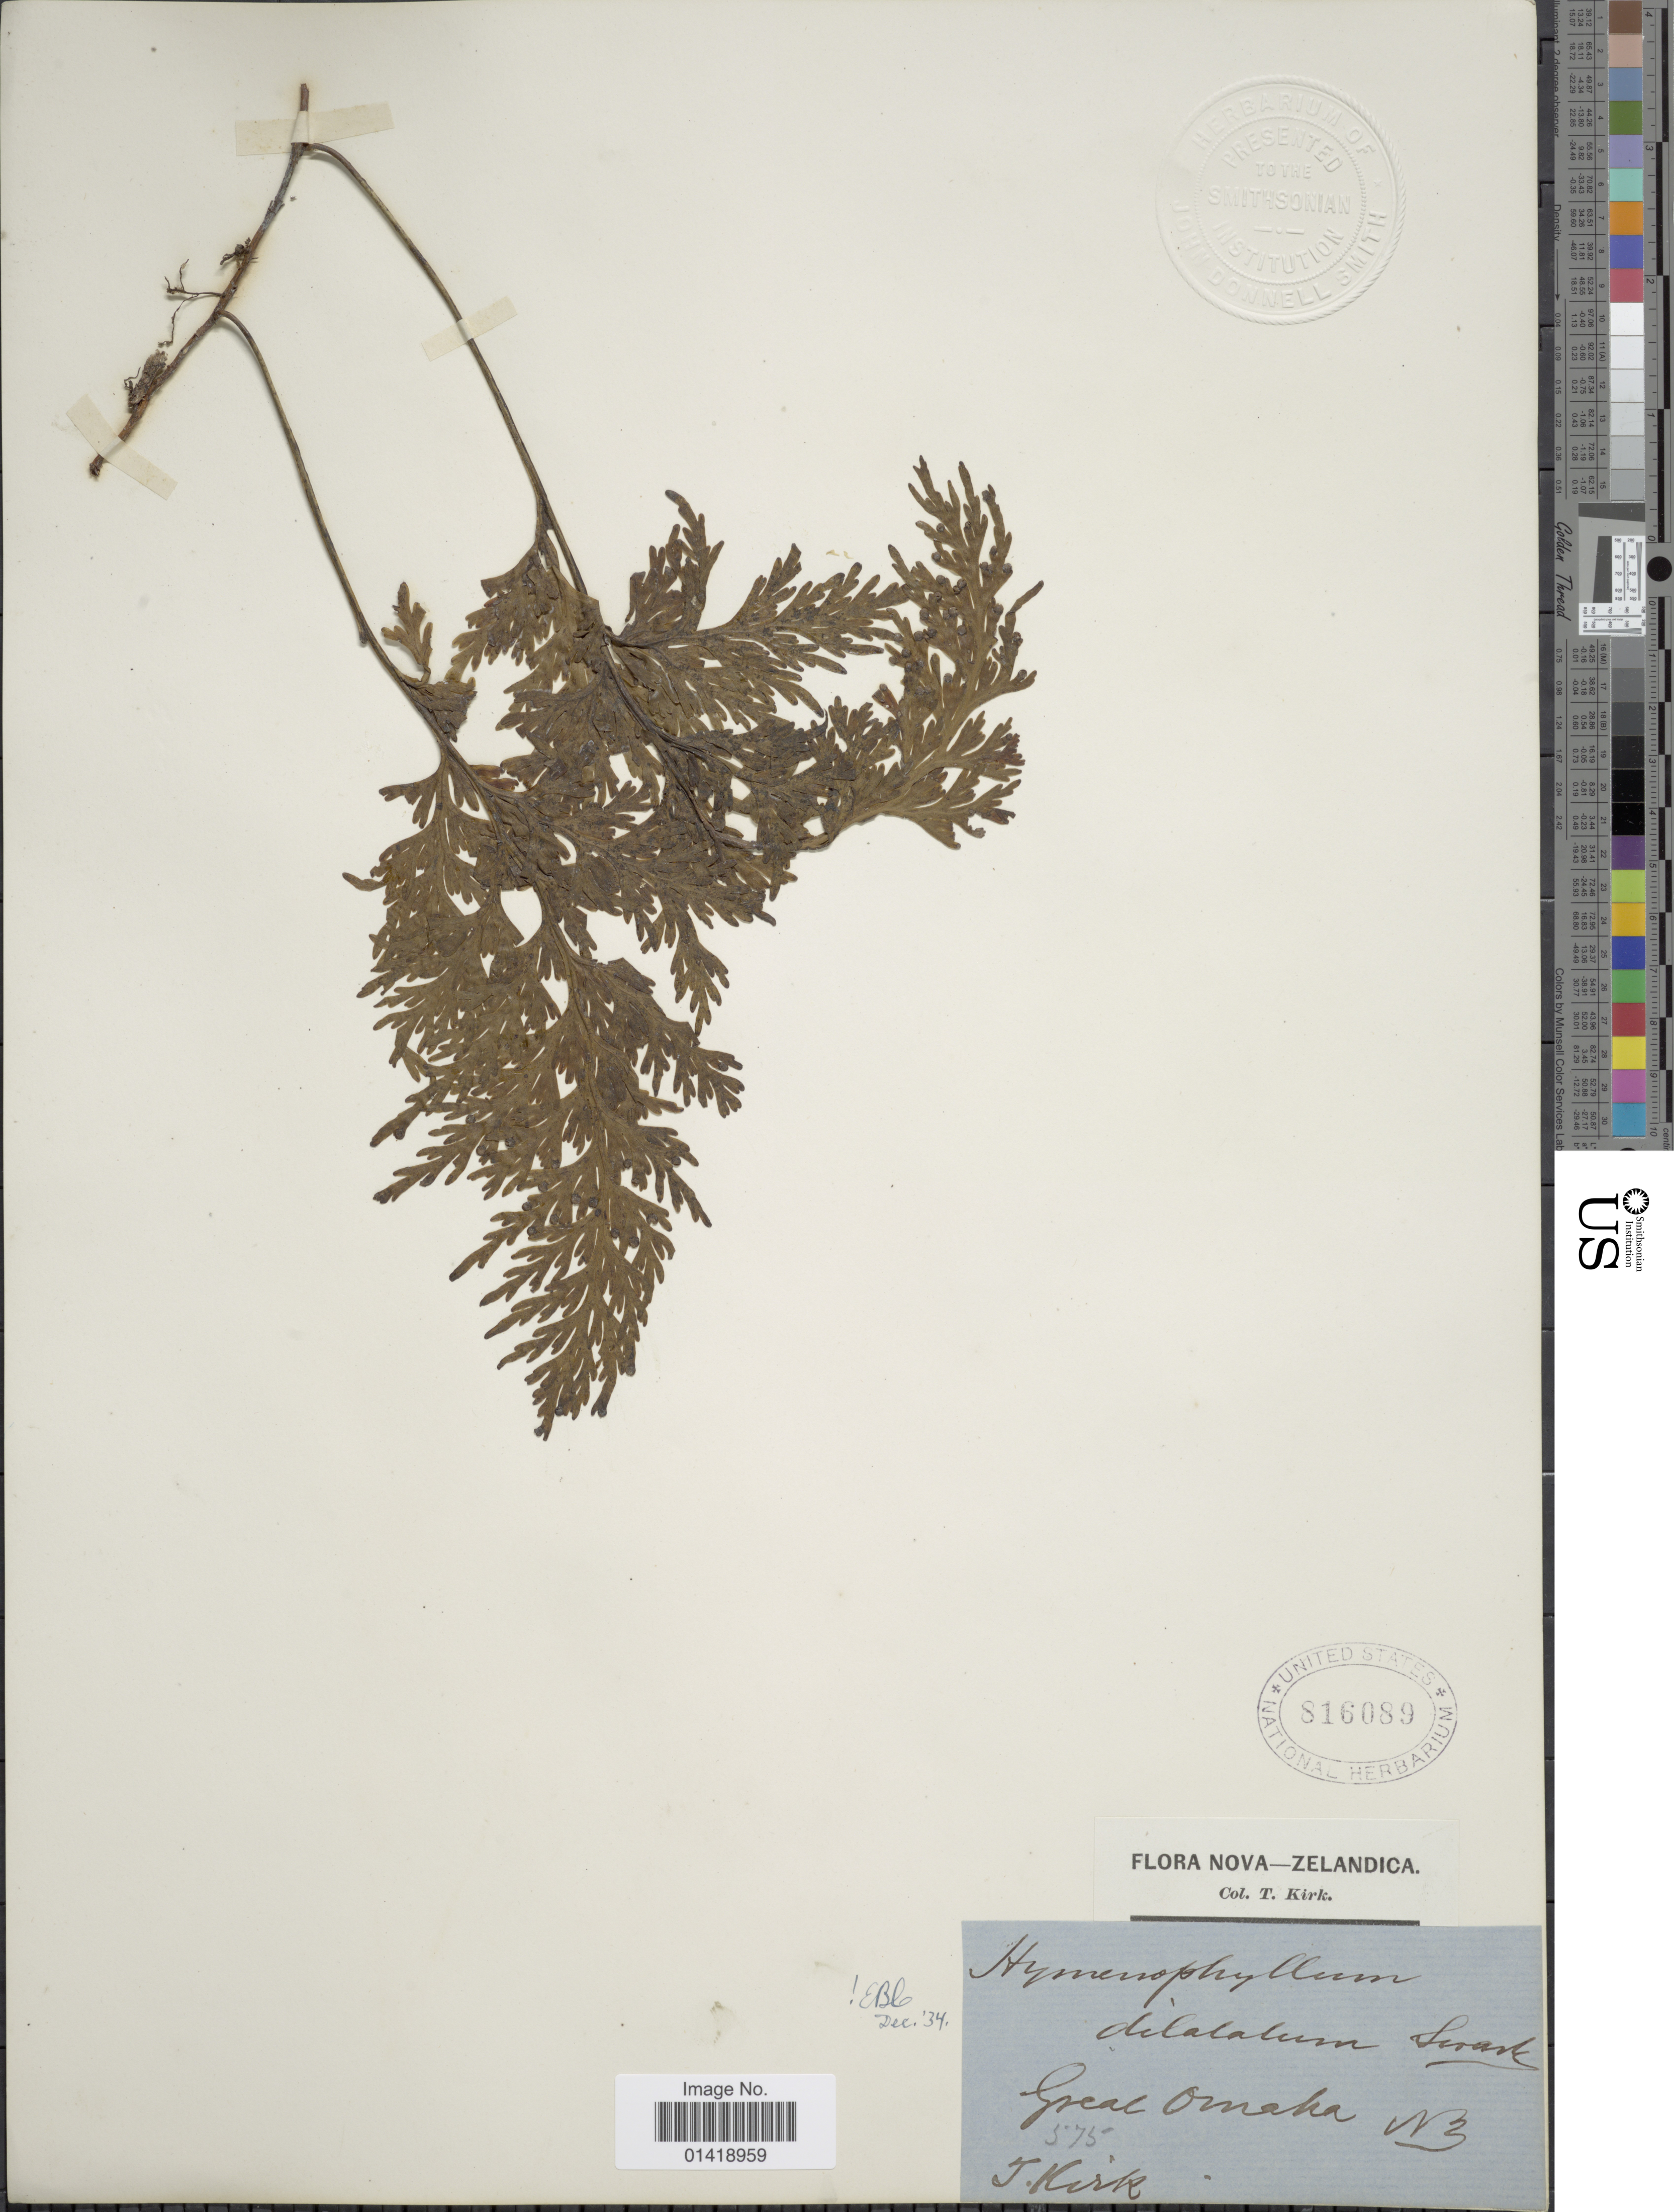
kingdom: Plantae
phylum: Tracheophyta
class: Polypodiopsida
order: Hymenophyllales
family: Hymenophyllaceae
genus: Hymenophyllum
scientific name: Hymenophyllum dilatatum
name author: Sw.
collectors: T. Kirk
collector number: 575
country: New Zealand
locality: Great Omaka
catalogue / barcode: US 816089